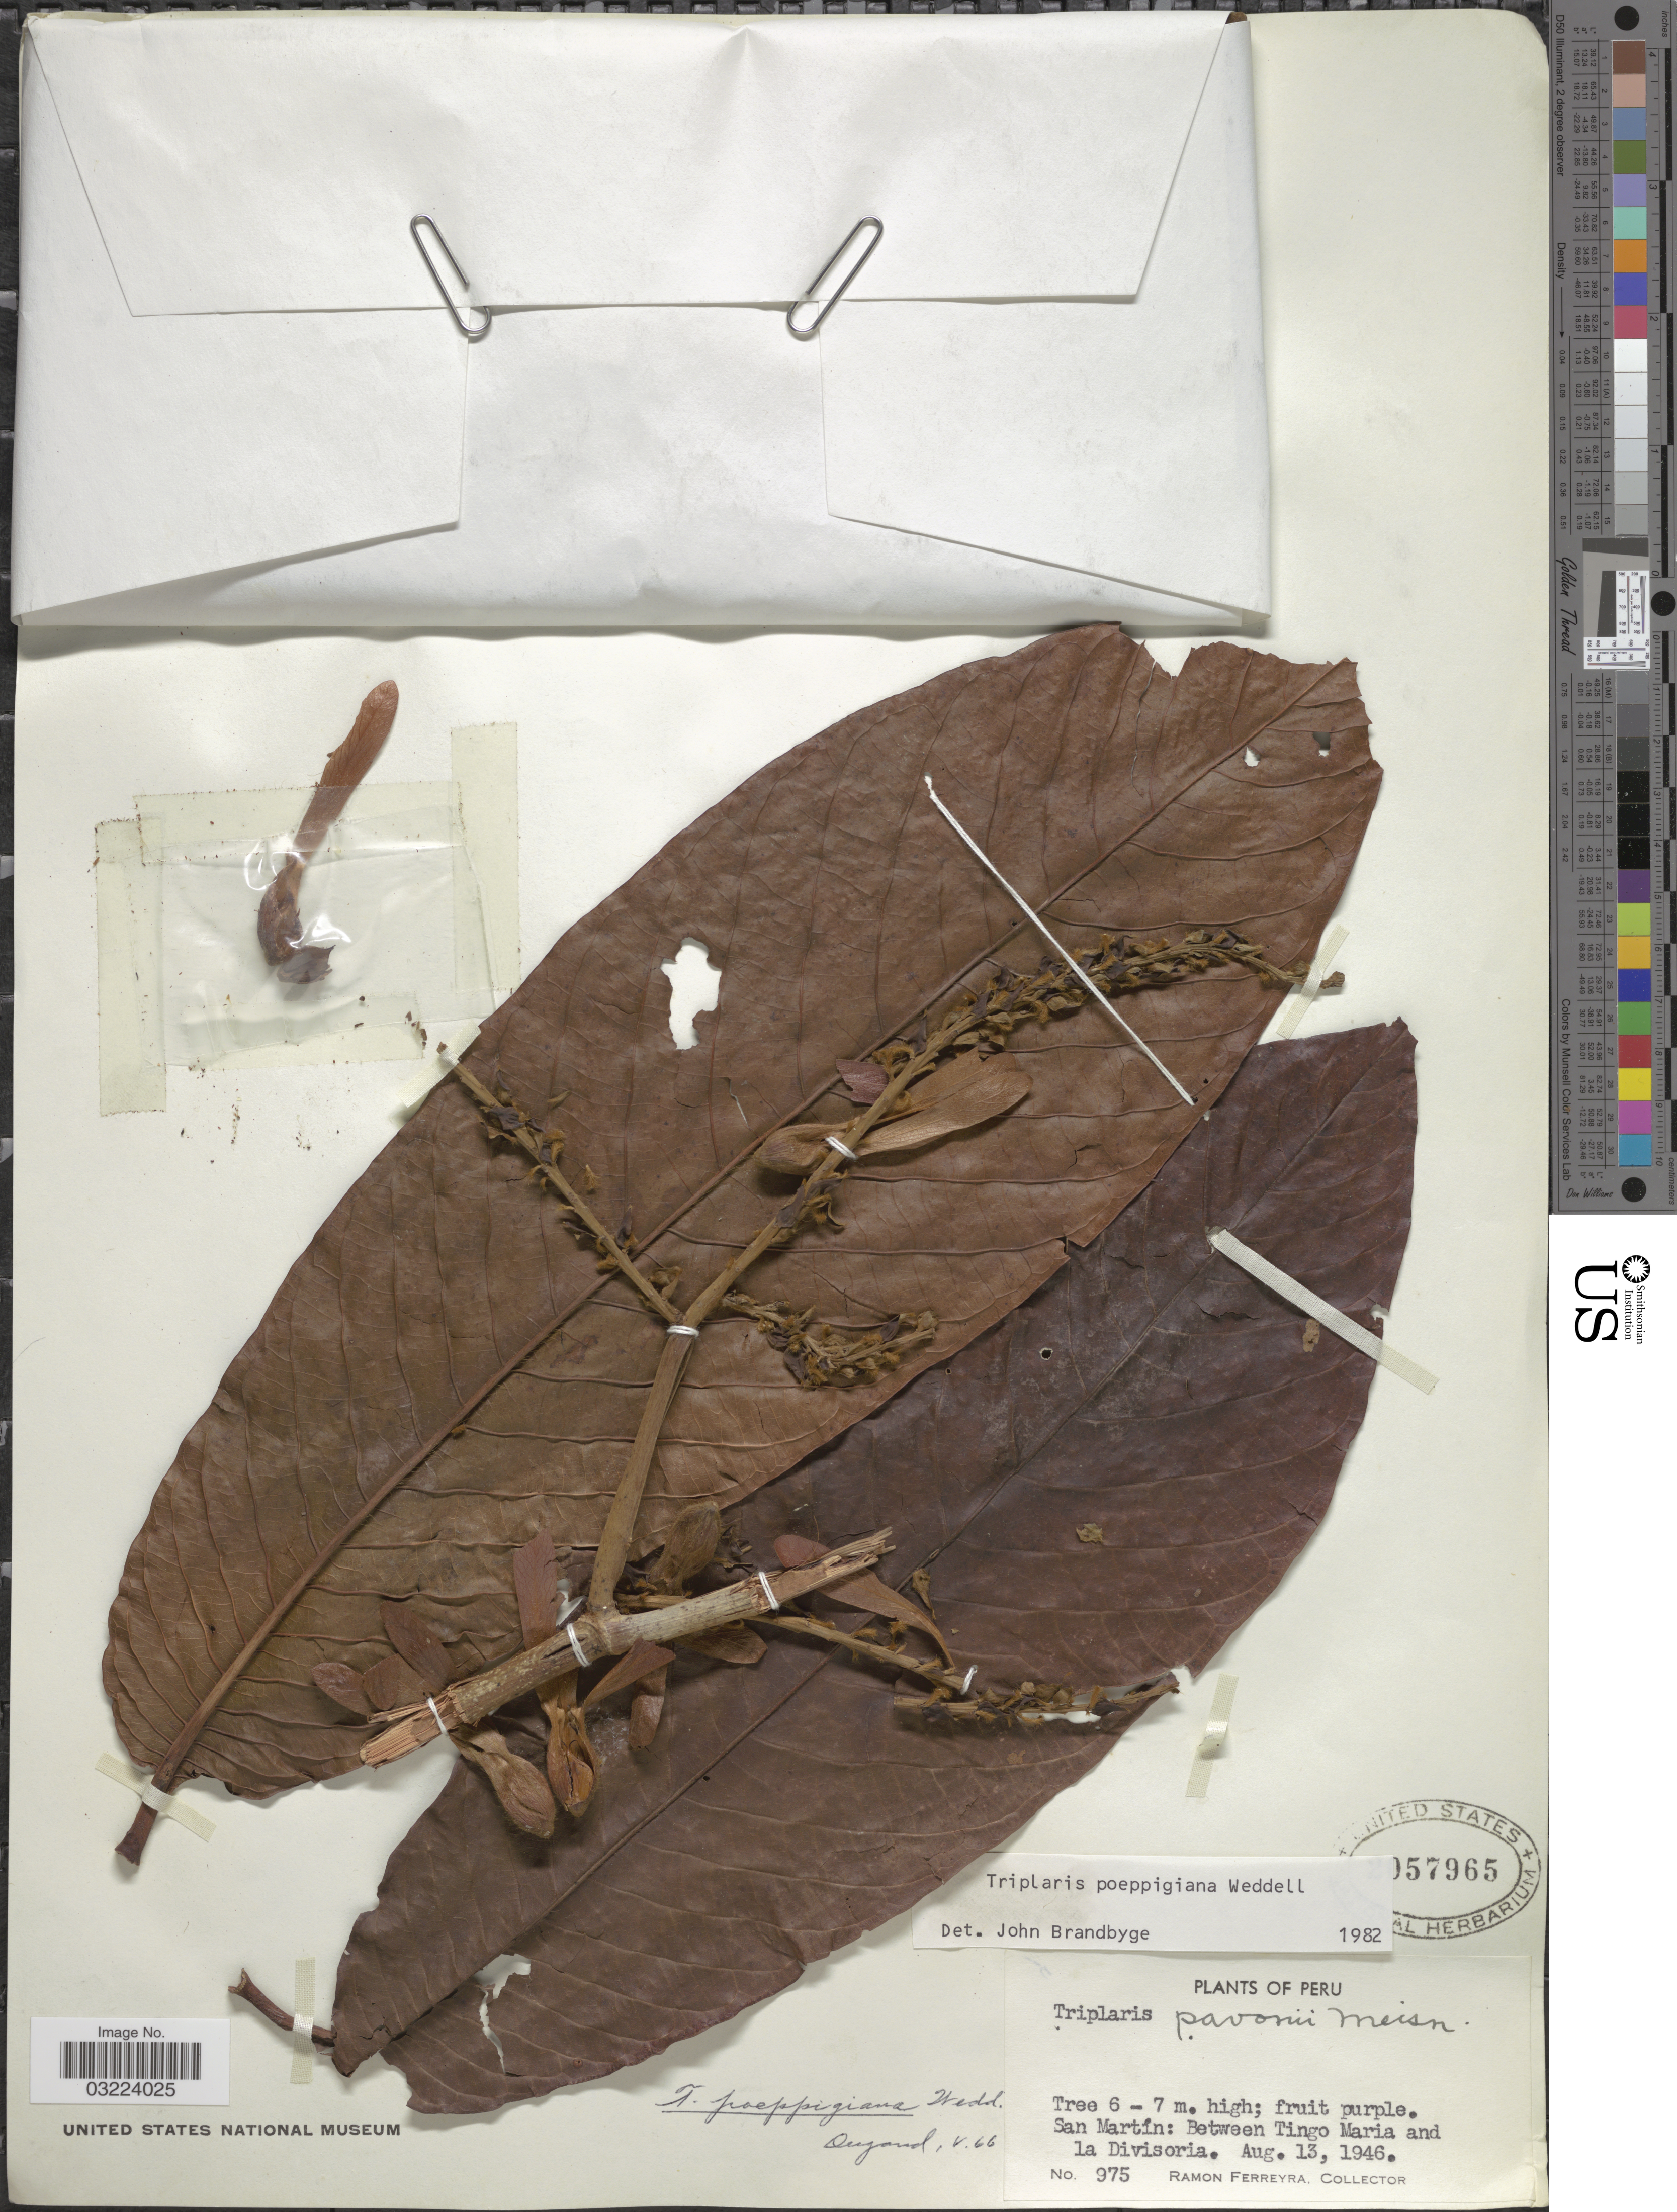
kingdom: Plantae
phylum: Tracheophyta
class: Magnoliopsida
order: Caryophyllales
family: Polygonaceae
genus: Triplaris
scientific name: Triplaris poeppigiana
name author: Wedd.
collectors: R. A. Ferreyra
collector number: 975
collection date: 1946-08-13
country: Peru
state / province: San Martín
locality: Between Tingo Maria and la Divisoria.